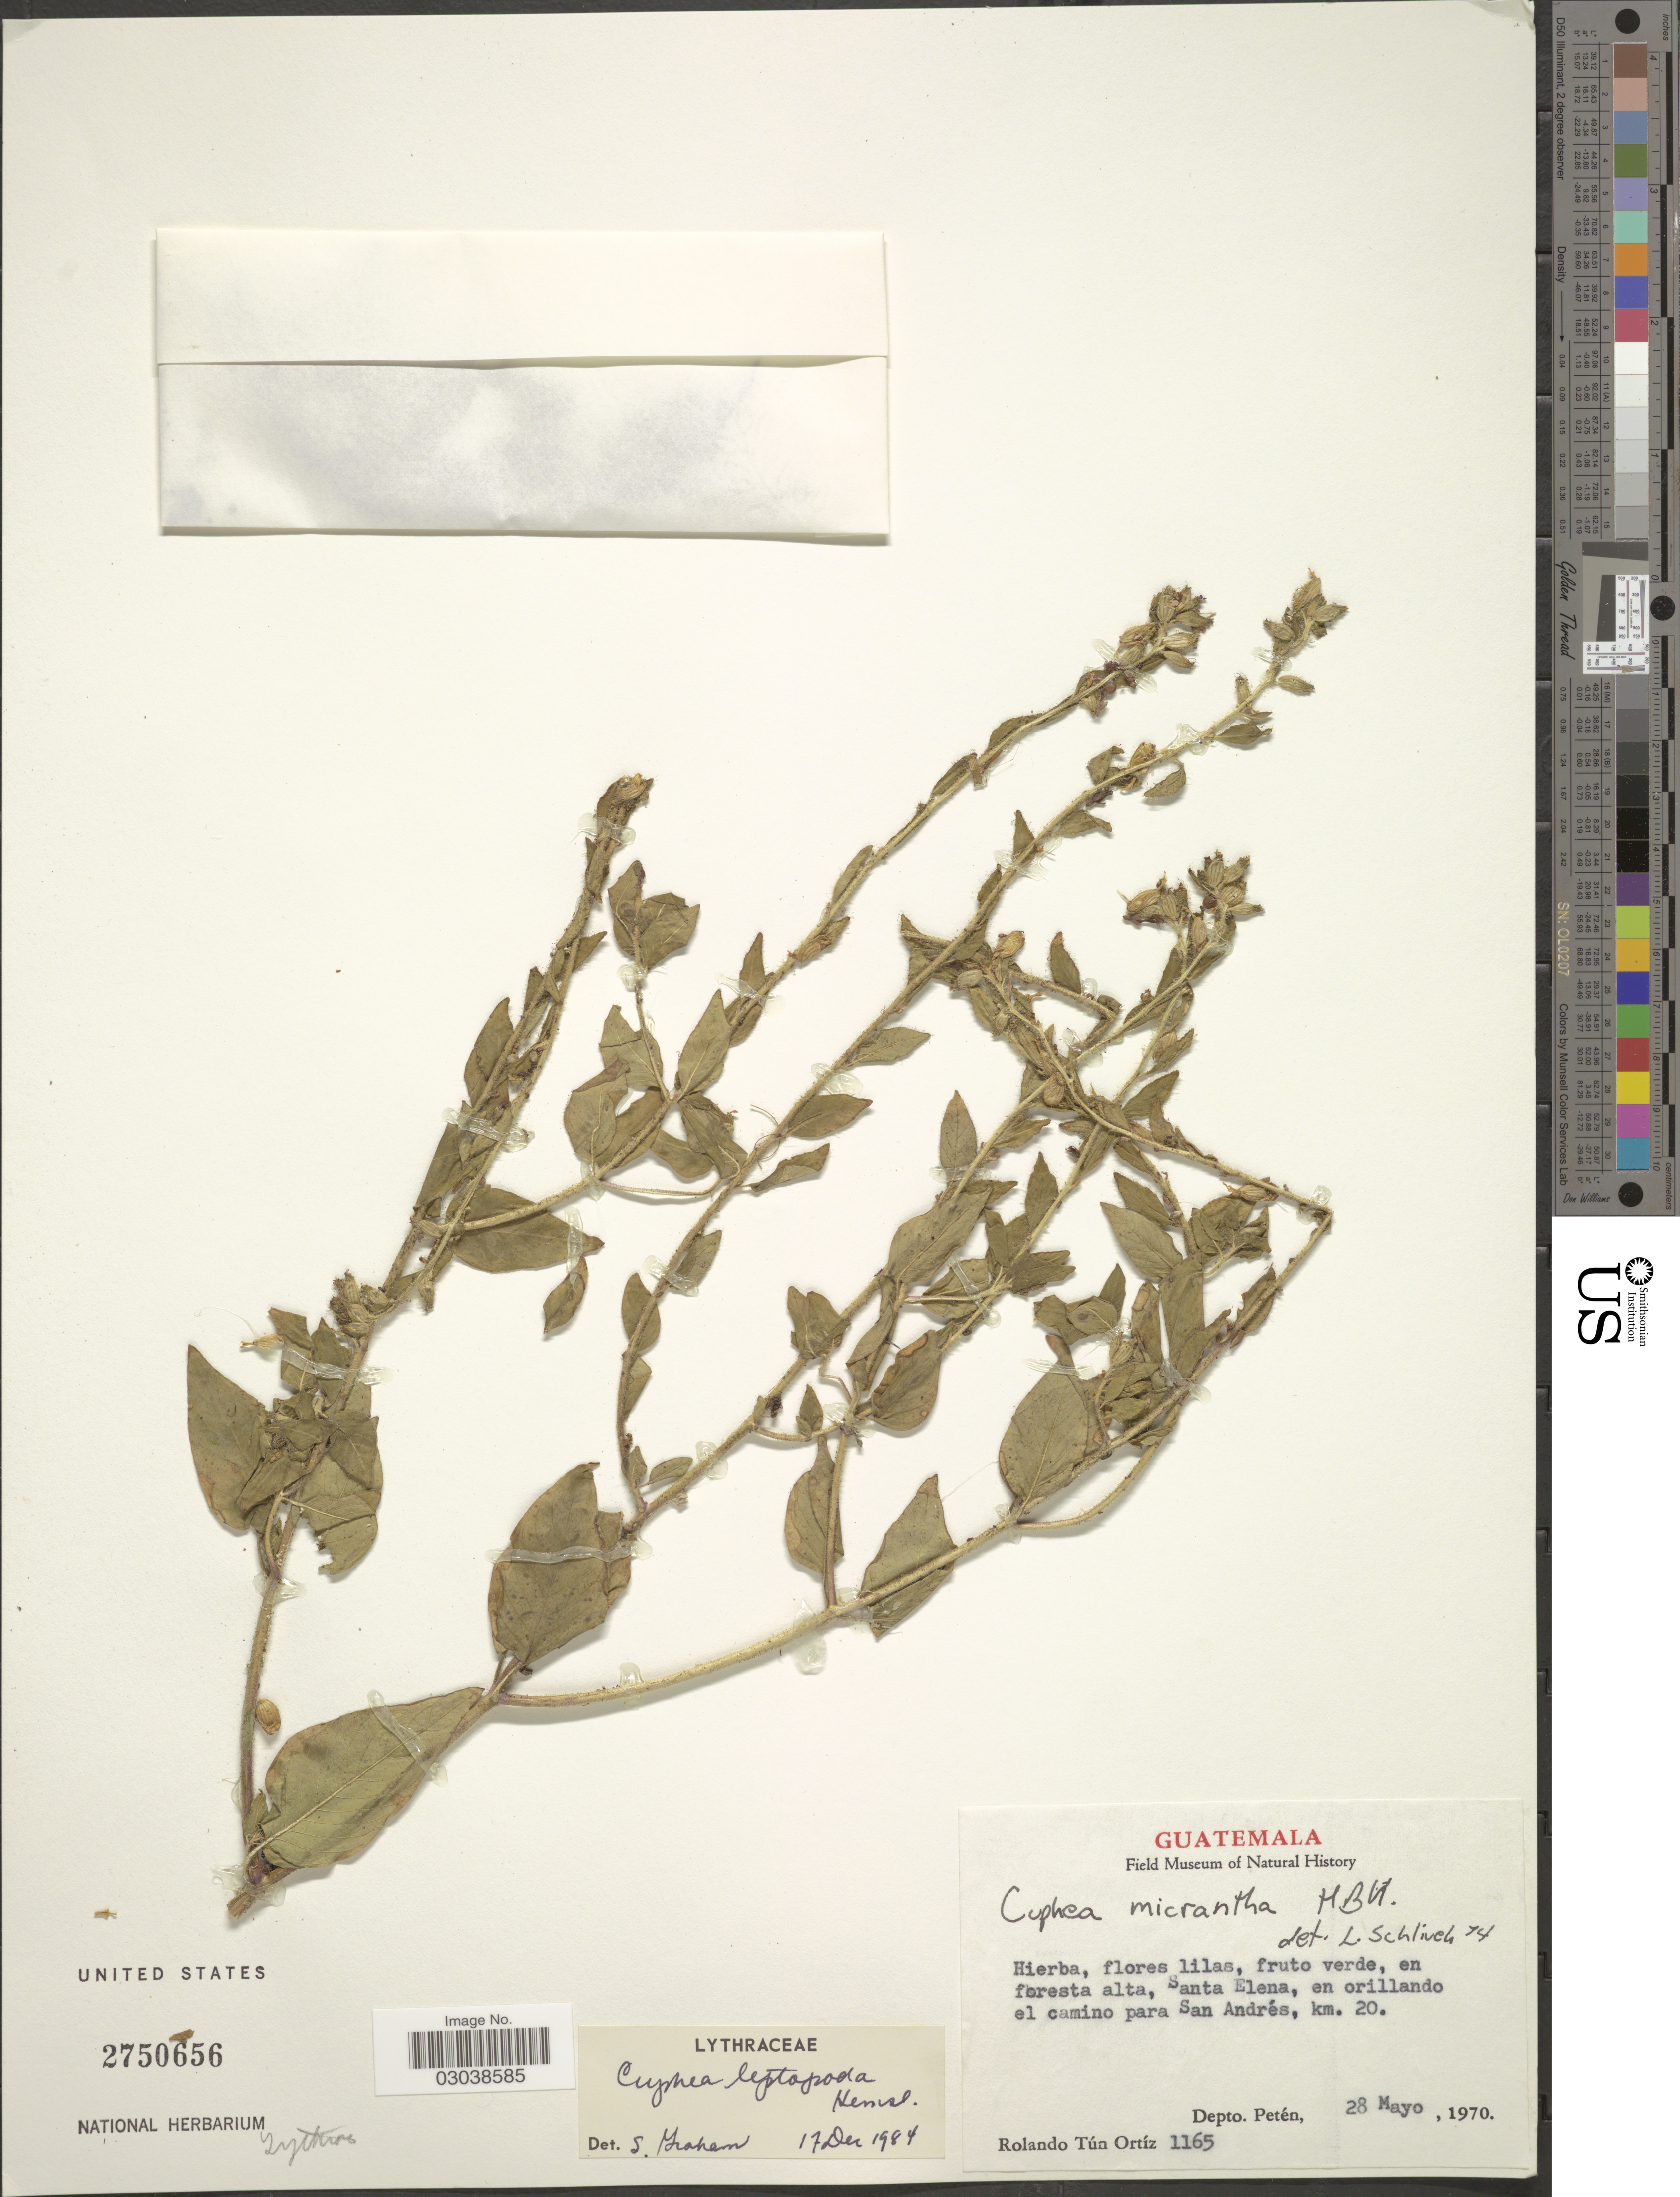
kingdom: Plantae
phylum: Tracheophyta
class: Magnoliopsida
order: Myrtales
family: Lythraceae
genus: Cuphea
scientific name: Cuphea leptopoda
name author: Hemsl.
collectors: R. T. Ortíz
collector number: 1165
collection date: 1970-05-28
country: Guatemala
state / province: El Petén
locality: Santa Elena, en orillando el camino para San Andrés, km. 20, Depto. Petén.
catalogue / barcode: US 2750656